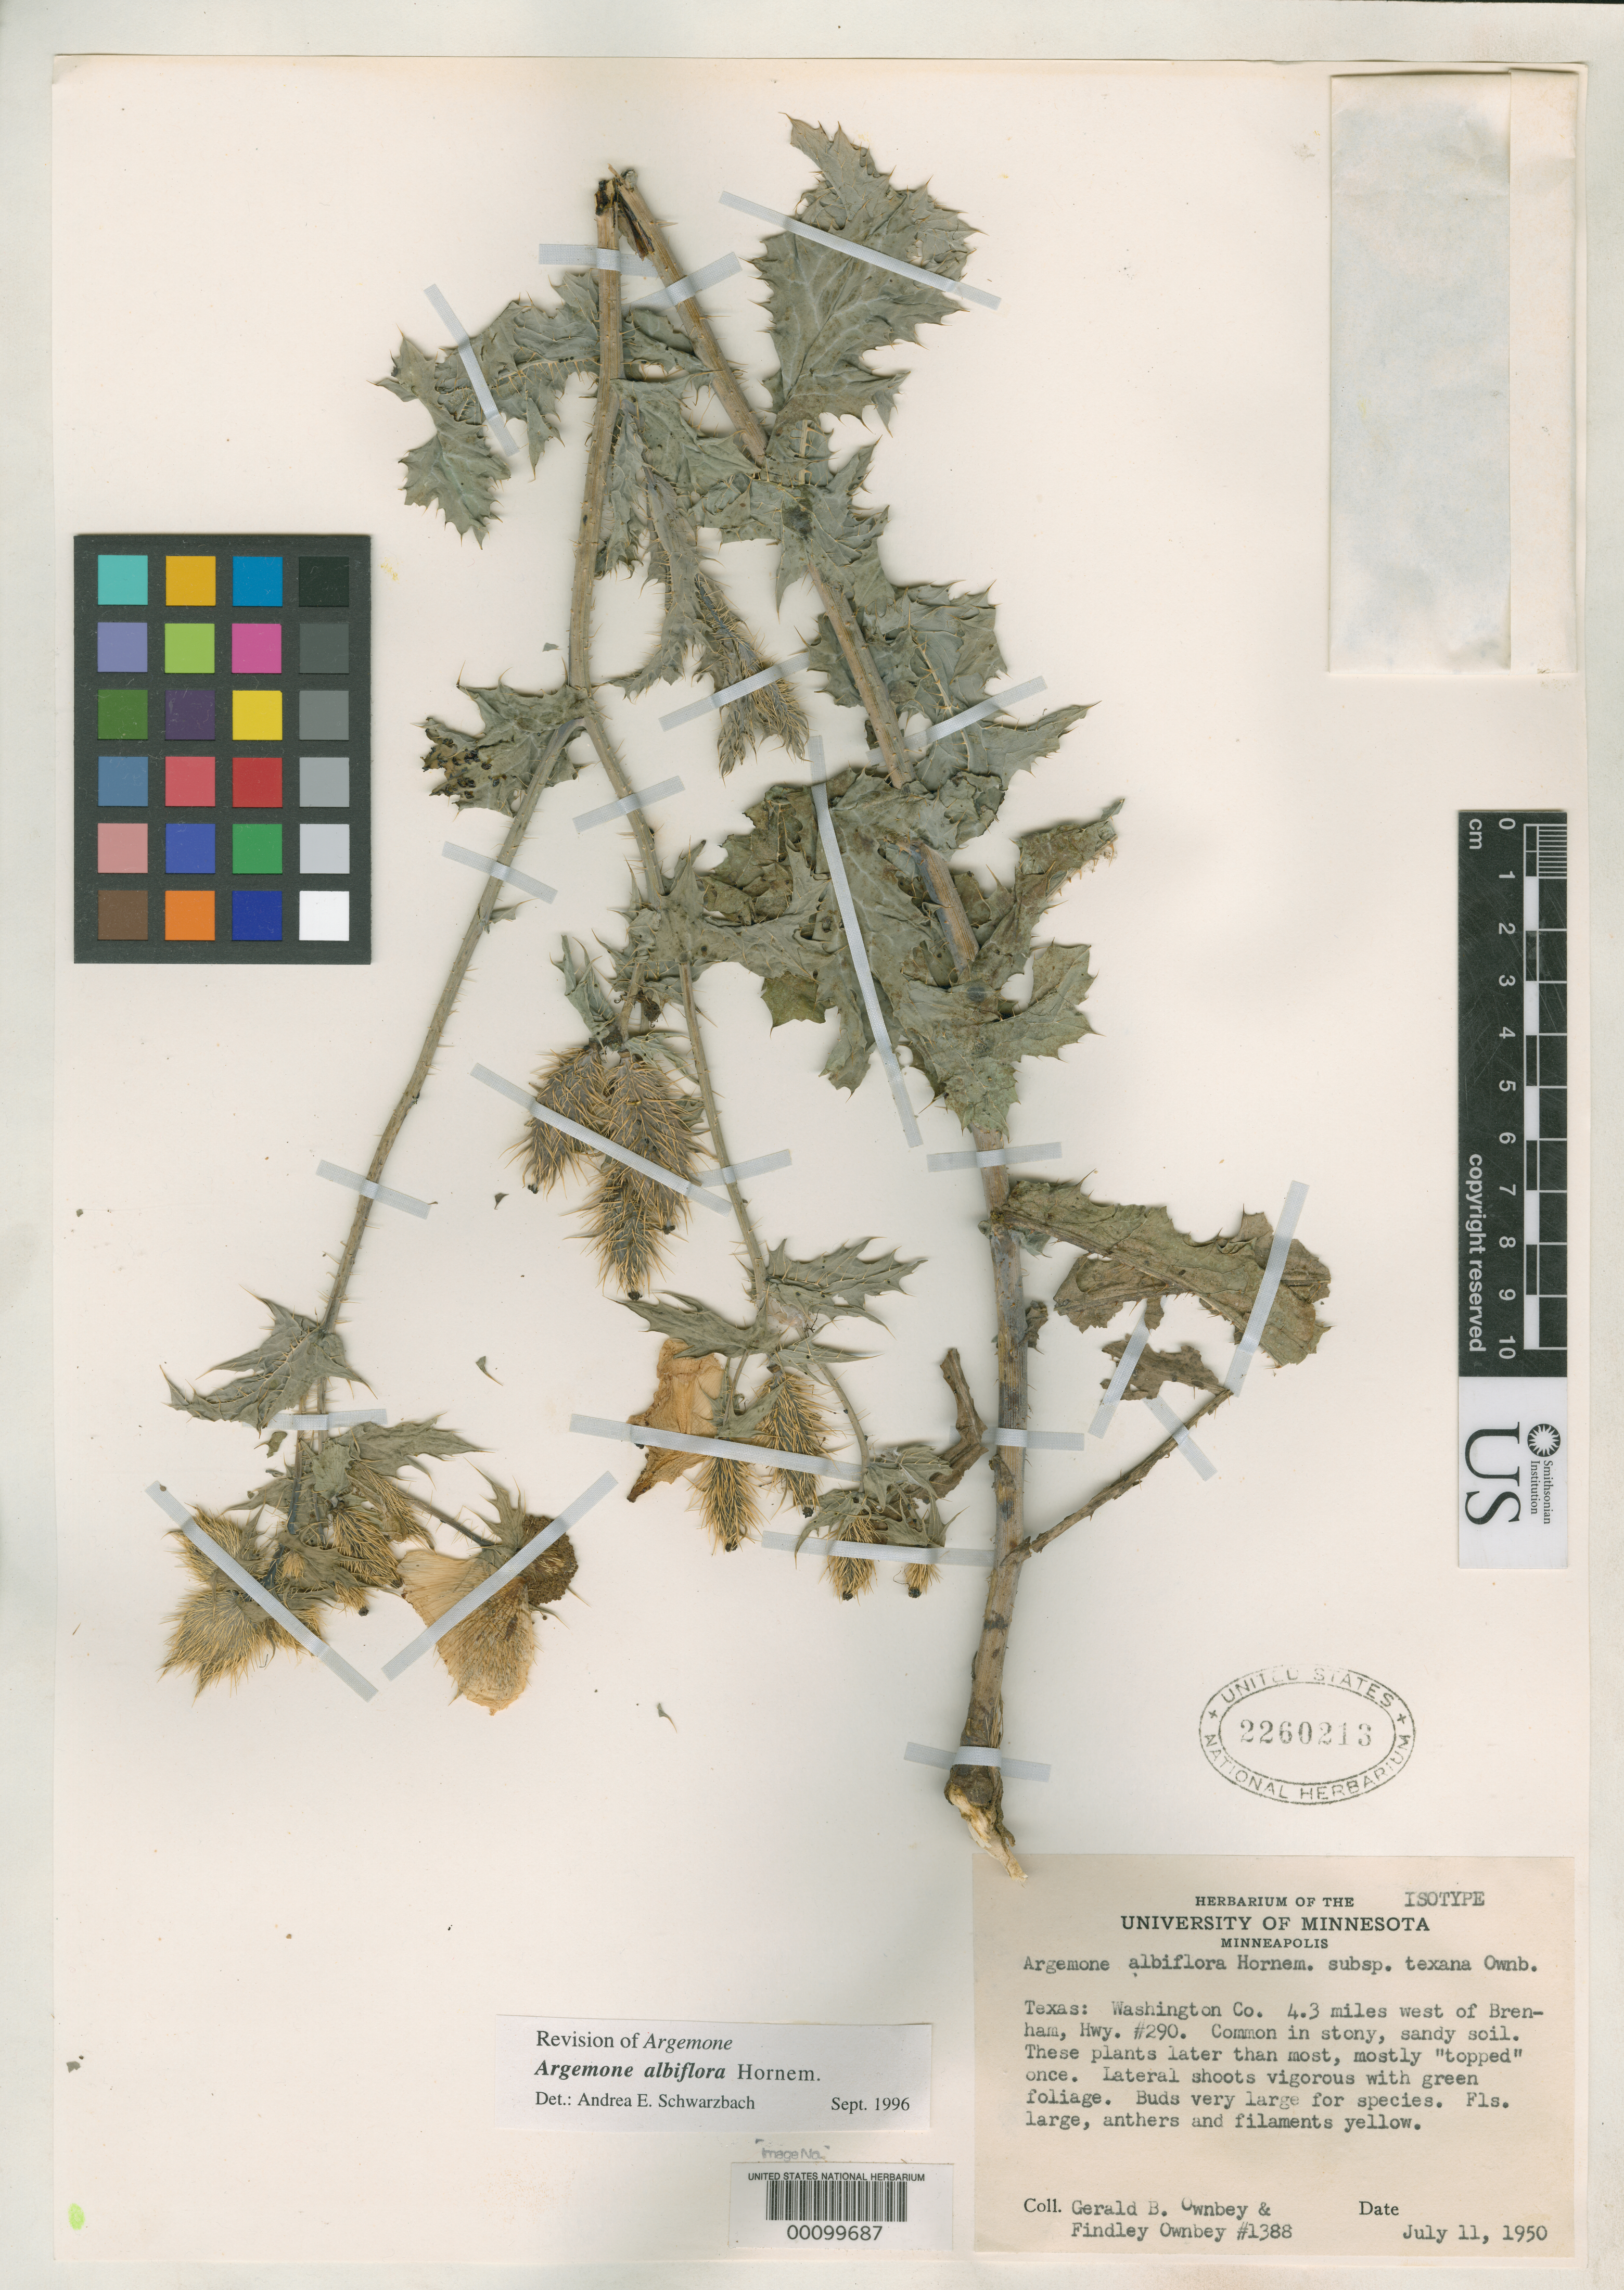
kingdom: Plantae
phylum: Tracheophyta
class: Magnoliopsida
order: Ranunculales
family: Papaveraceae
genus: Argemone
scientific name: Argemone albiflora subsp. texana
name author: G.B. Ownbey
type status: Isotype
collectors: G. B. Ownbey & F. Ownbey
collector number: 1388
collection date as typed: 11 Jul 1950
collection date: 1950-07-11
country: United States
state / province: Texas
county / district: Washington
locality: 4.3 mi W of Brenham, hwy #290.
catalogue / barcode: US 2260213